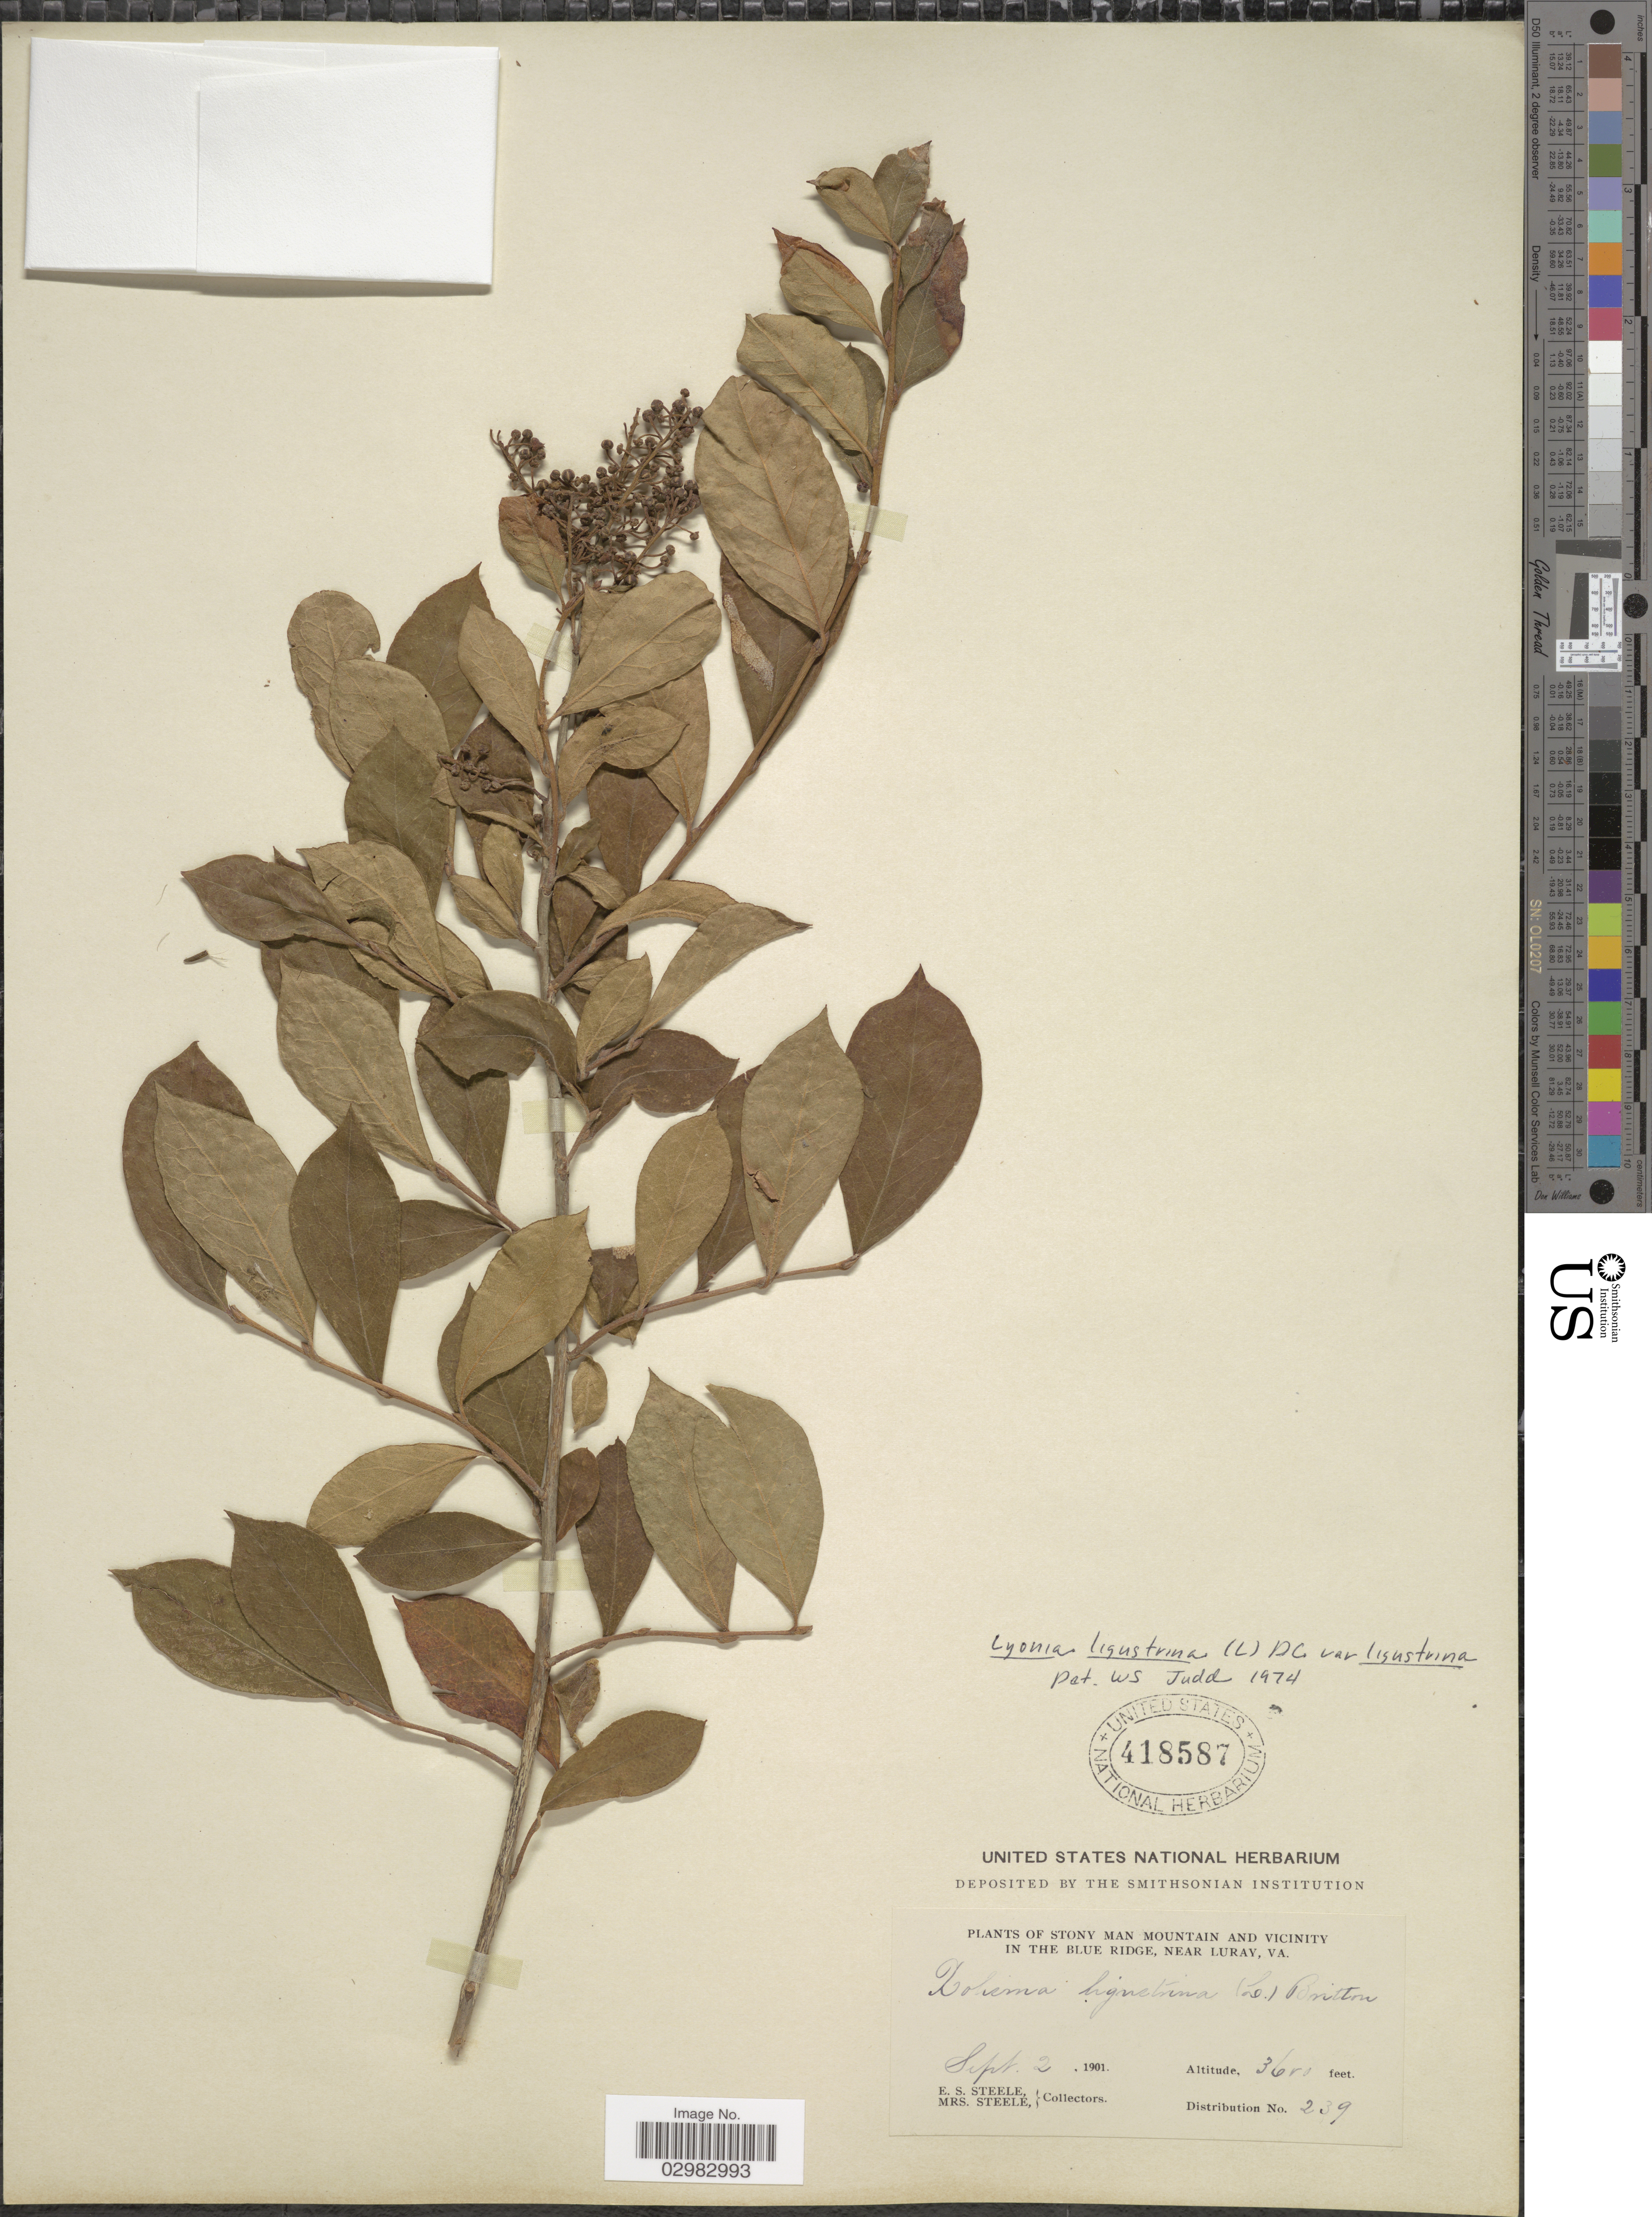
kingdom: Plantae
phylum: Tracheophyta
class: Magnoliopsida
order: Ericales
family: Ericaceae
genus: Lyonia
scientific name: Lyonia ligustrina var. ligustrina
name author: (L.) DC.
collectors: E. Steele & Mrs. E. S. Steele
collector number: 239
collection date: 1901-09-02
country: United States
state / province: Virginia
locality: Stony Man Mountain and Vicinity, in the Blue Ridge, near Luray, Va.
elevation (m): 1097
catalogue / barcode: US 418587